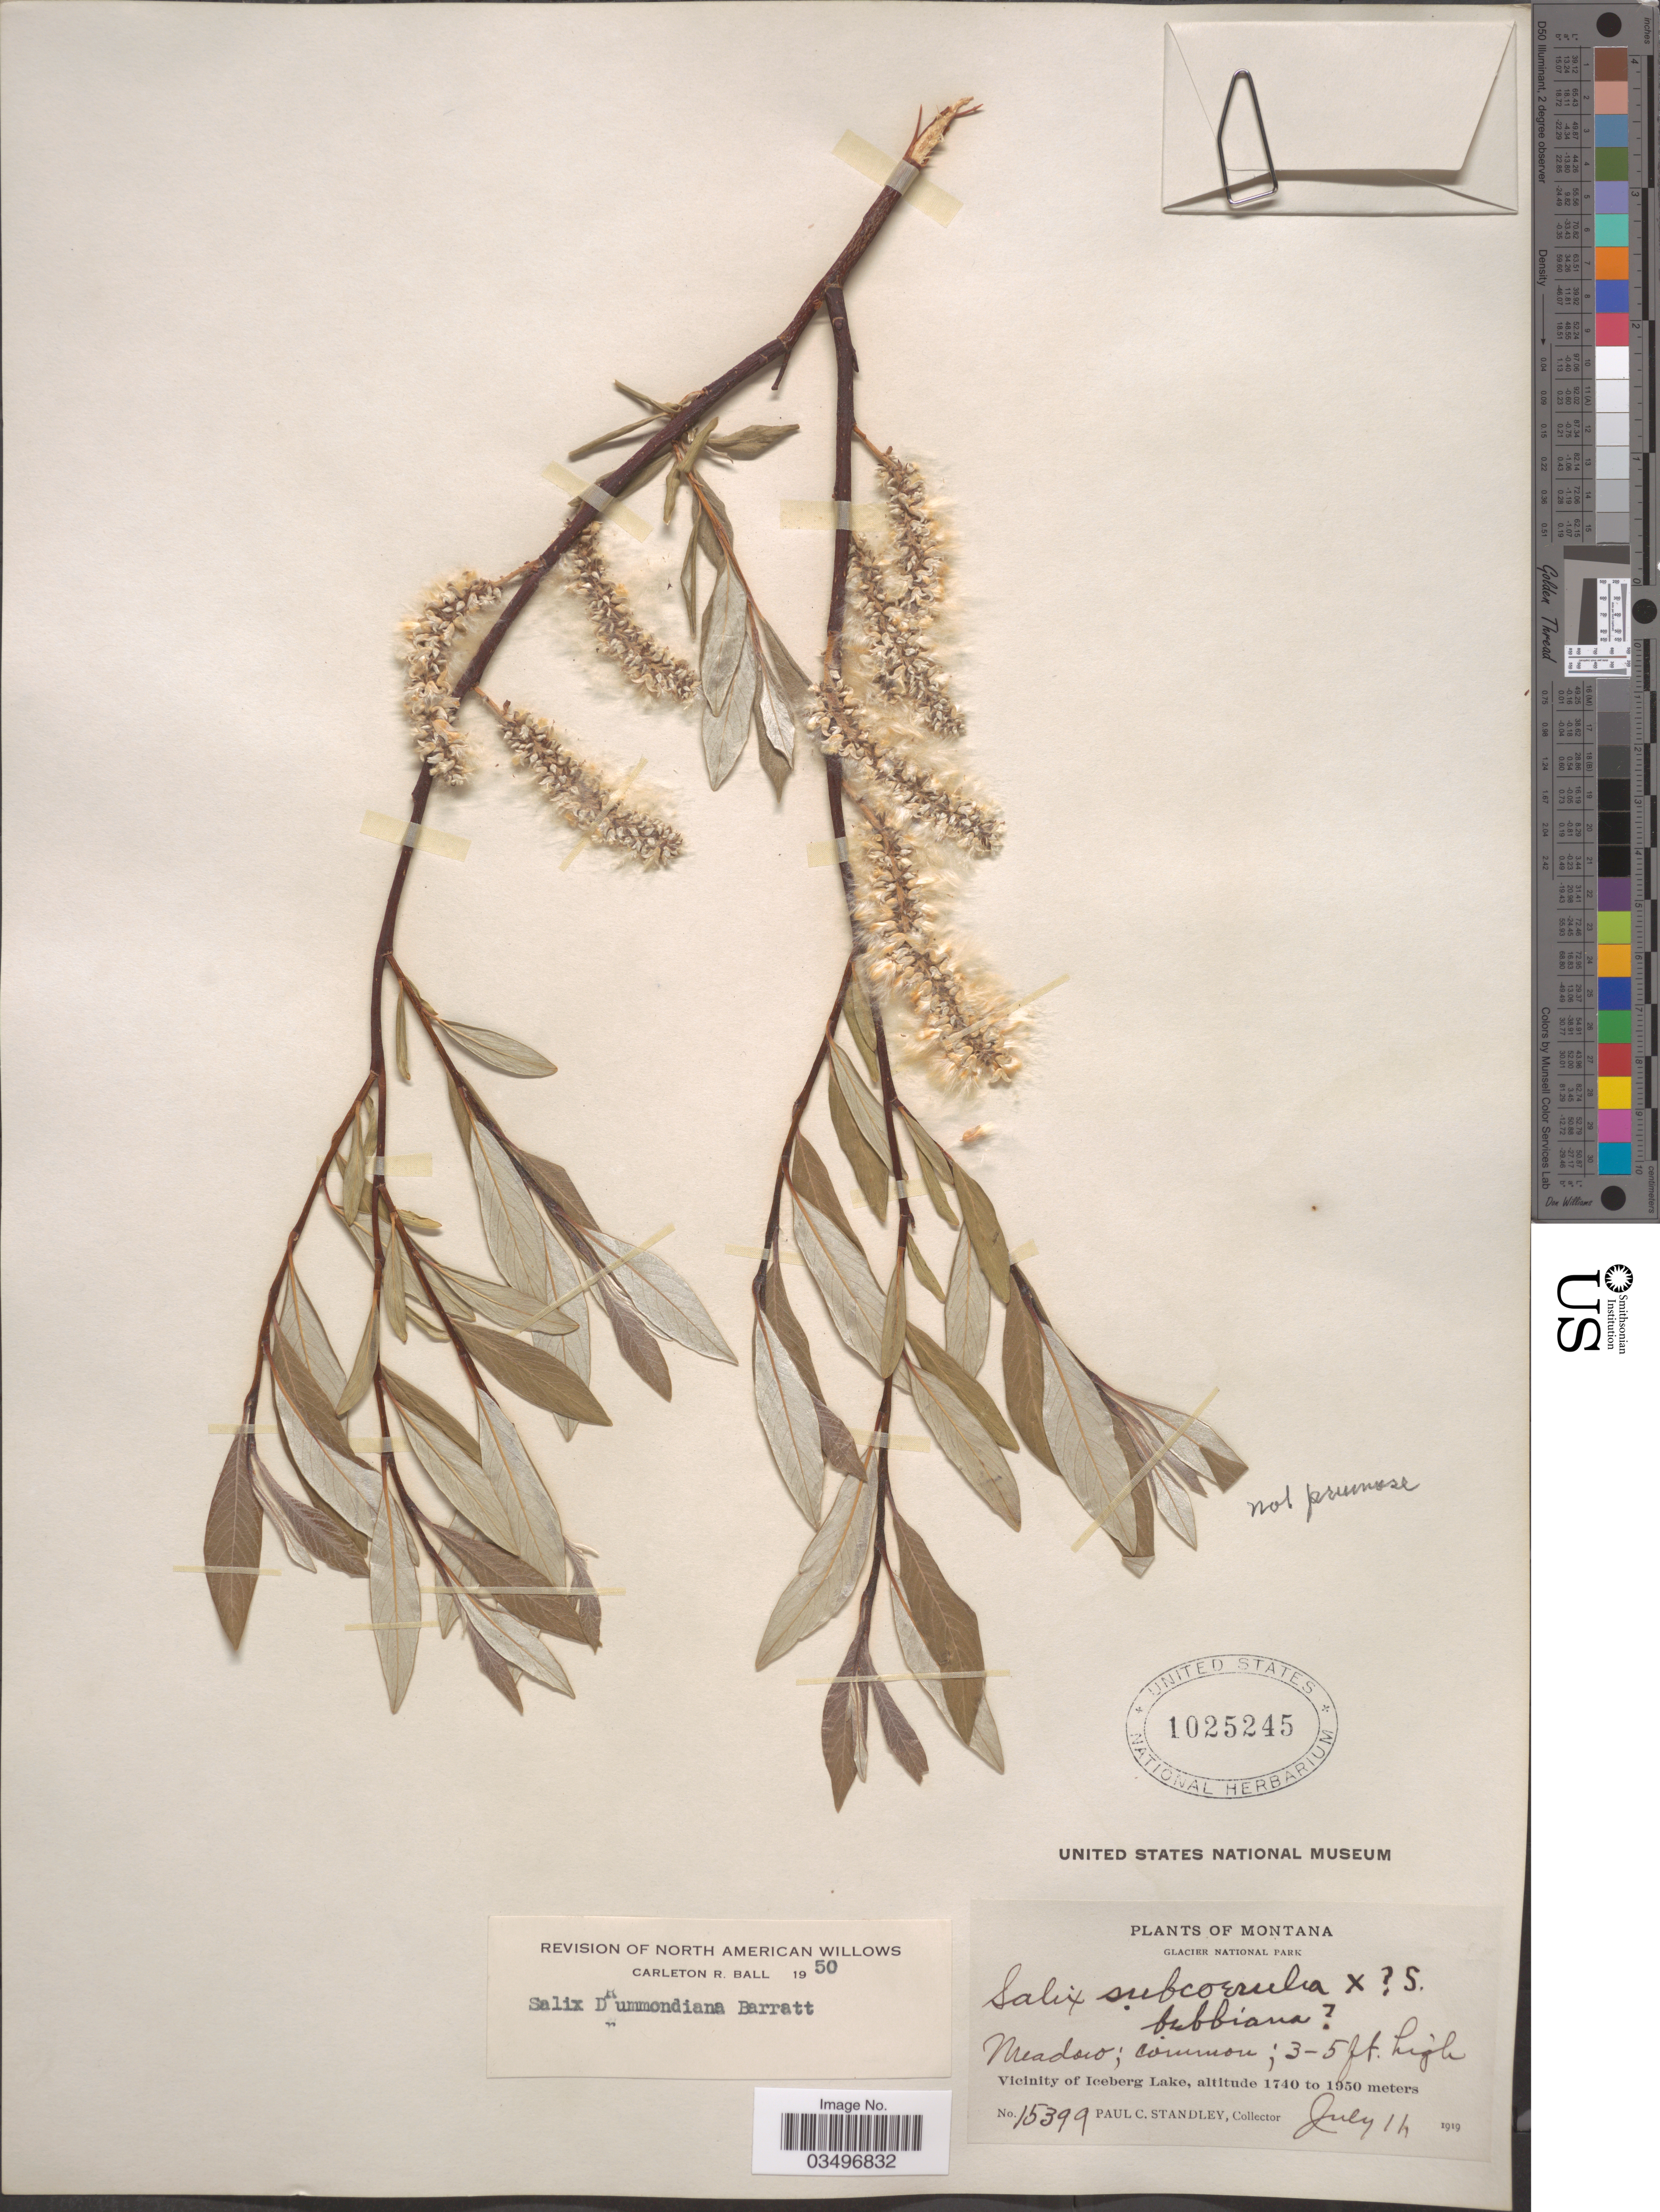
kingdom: Plantae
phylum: Tracheophyta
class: Magnoliopsida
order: Malpighiales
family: Salicaceae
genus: Salix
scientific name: Salix drummondiana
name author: Barratt ex Hook.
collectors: P. C. Standley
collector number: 15399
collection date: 1919-07-11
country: United States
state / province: Montana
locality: Glacier National Park. Vicinity of Iceberg Lake.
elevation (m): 1740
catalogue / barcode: US 1025245